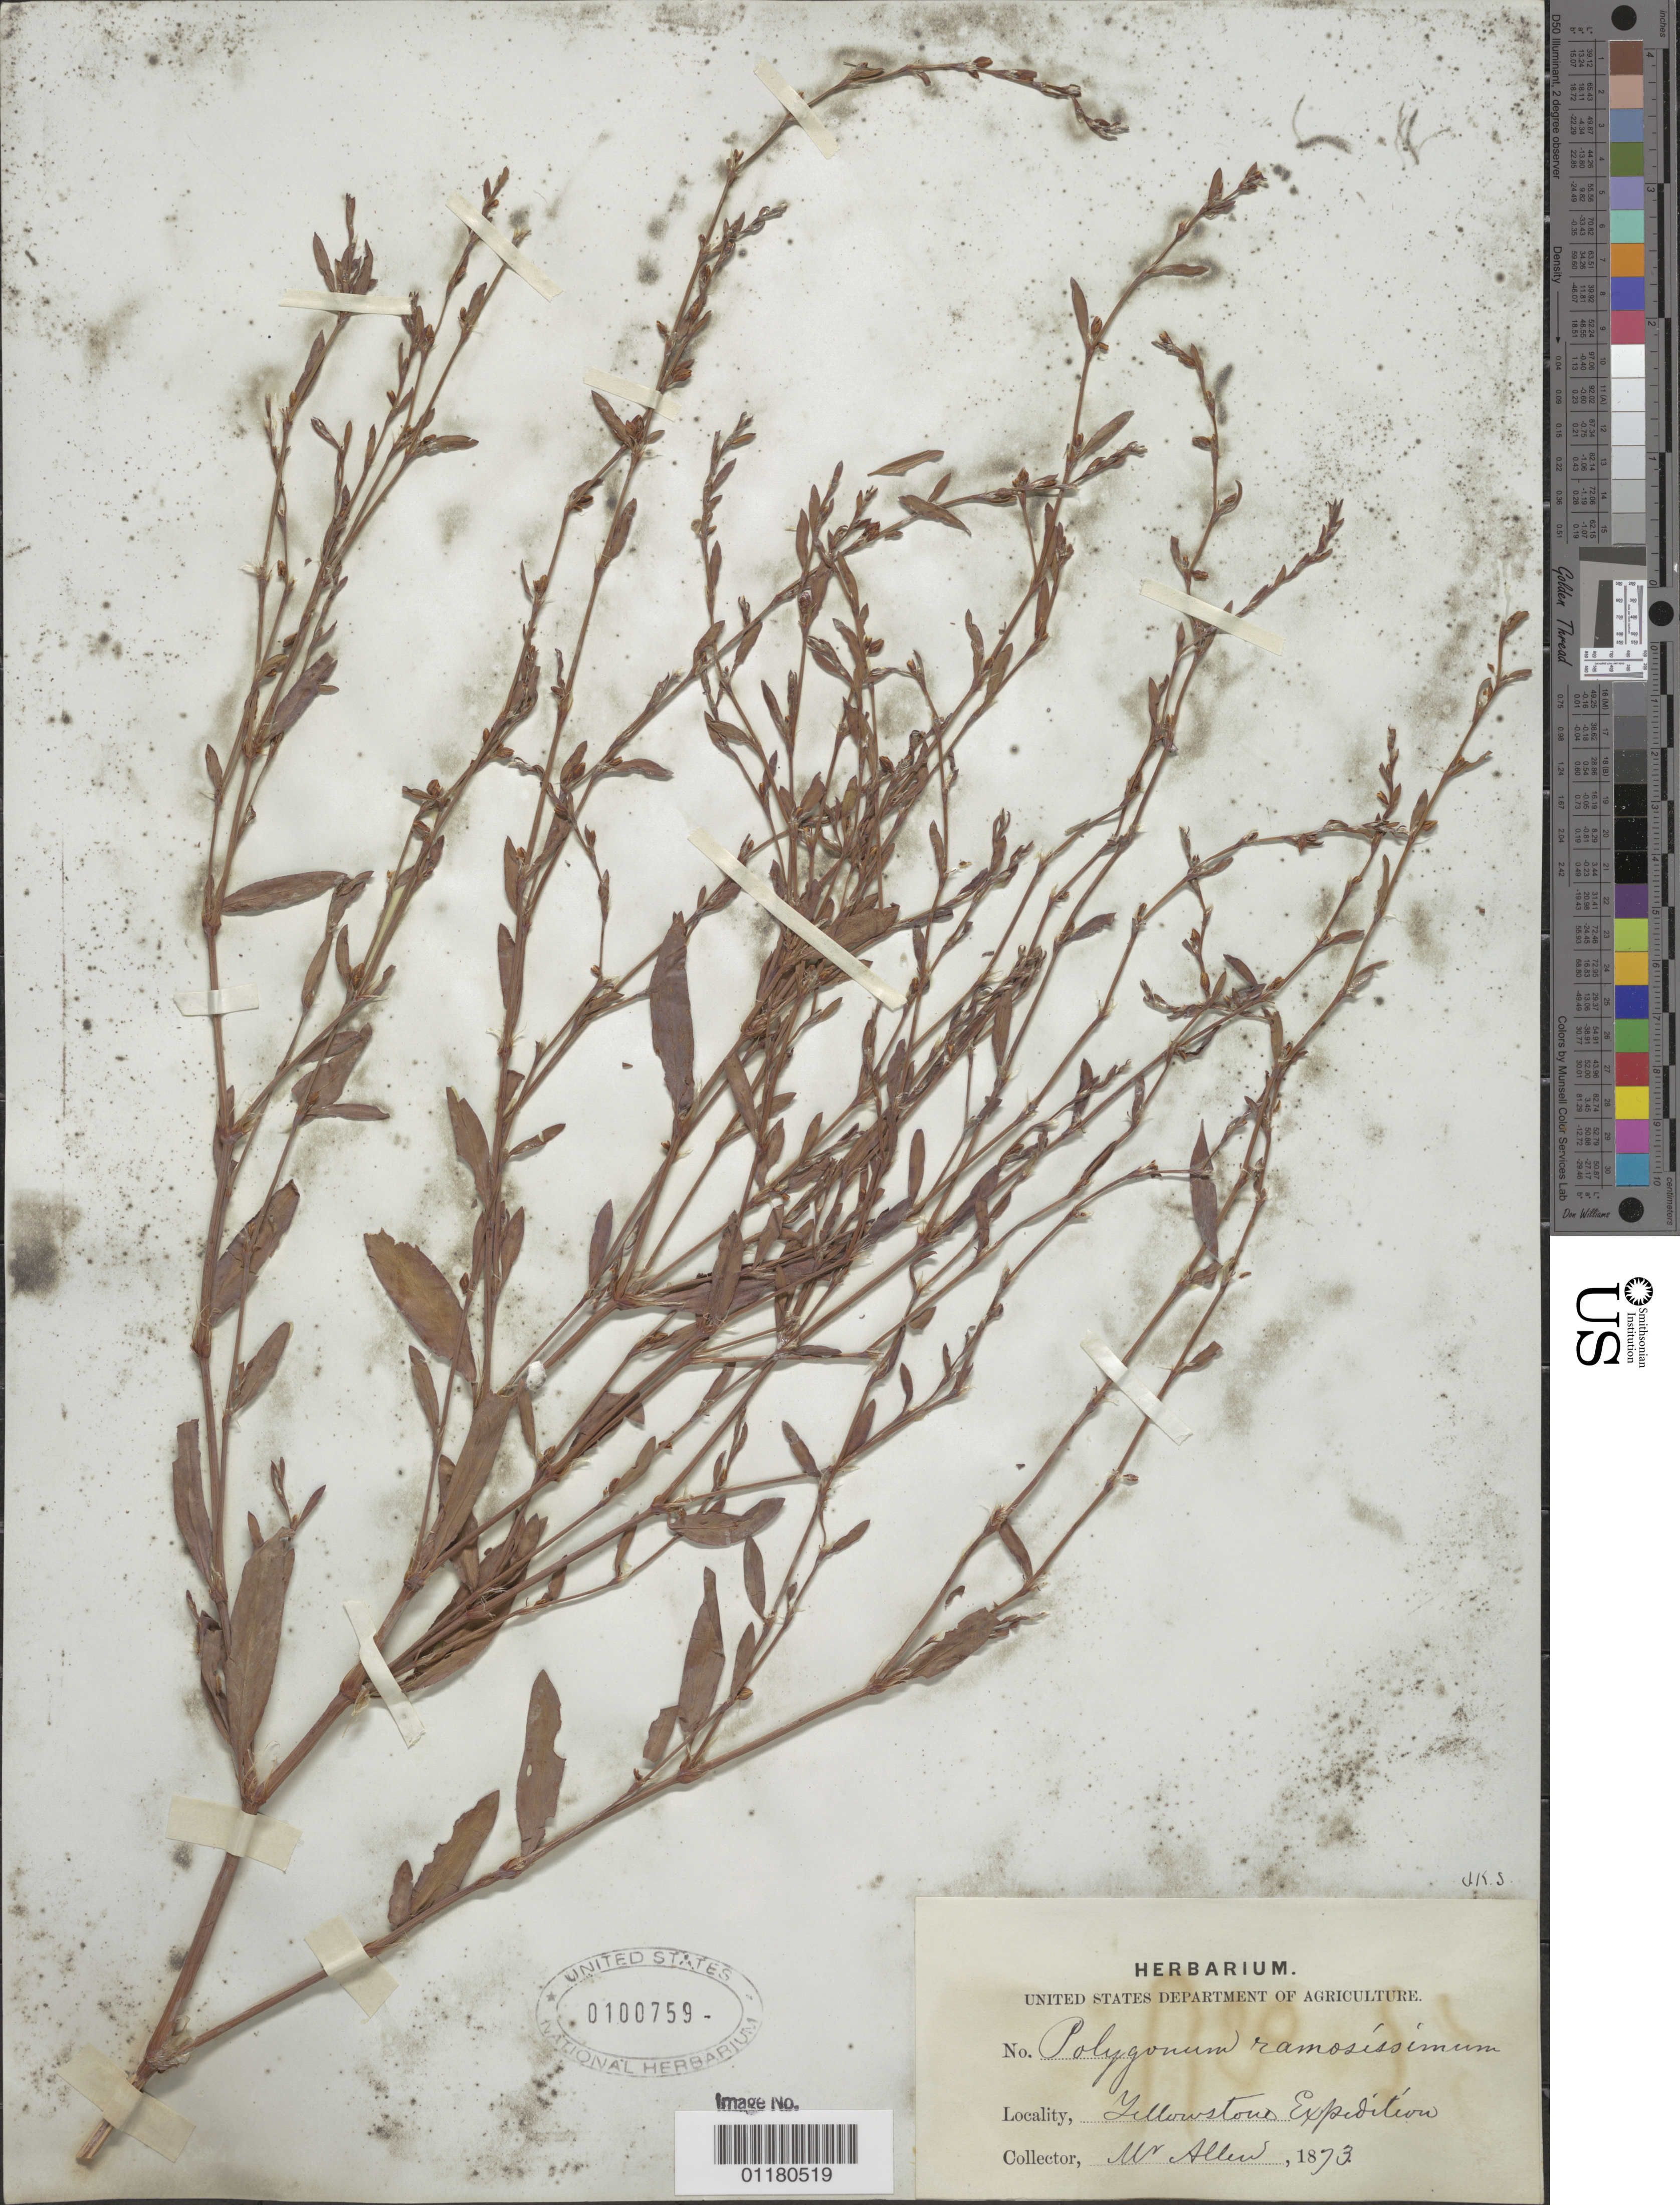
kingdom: Plantae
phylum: Tracheophyta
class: Magnoliopsida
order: Caryophyllales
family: Polygonaceae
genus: Polygonum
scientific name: Polygonum ramosissimum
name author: Michx.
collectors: -- Allen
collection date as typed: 1873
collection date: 1873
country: United States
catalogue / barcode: US 100759